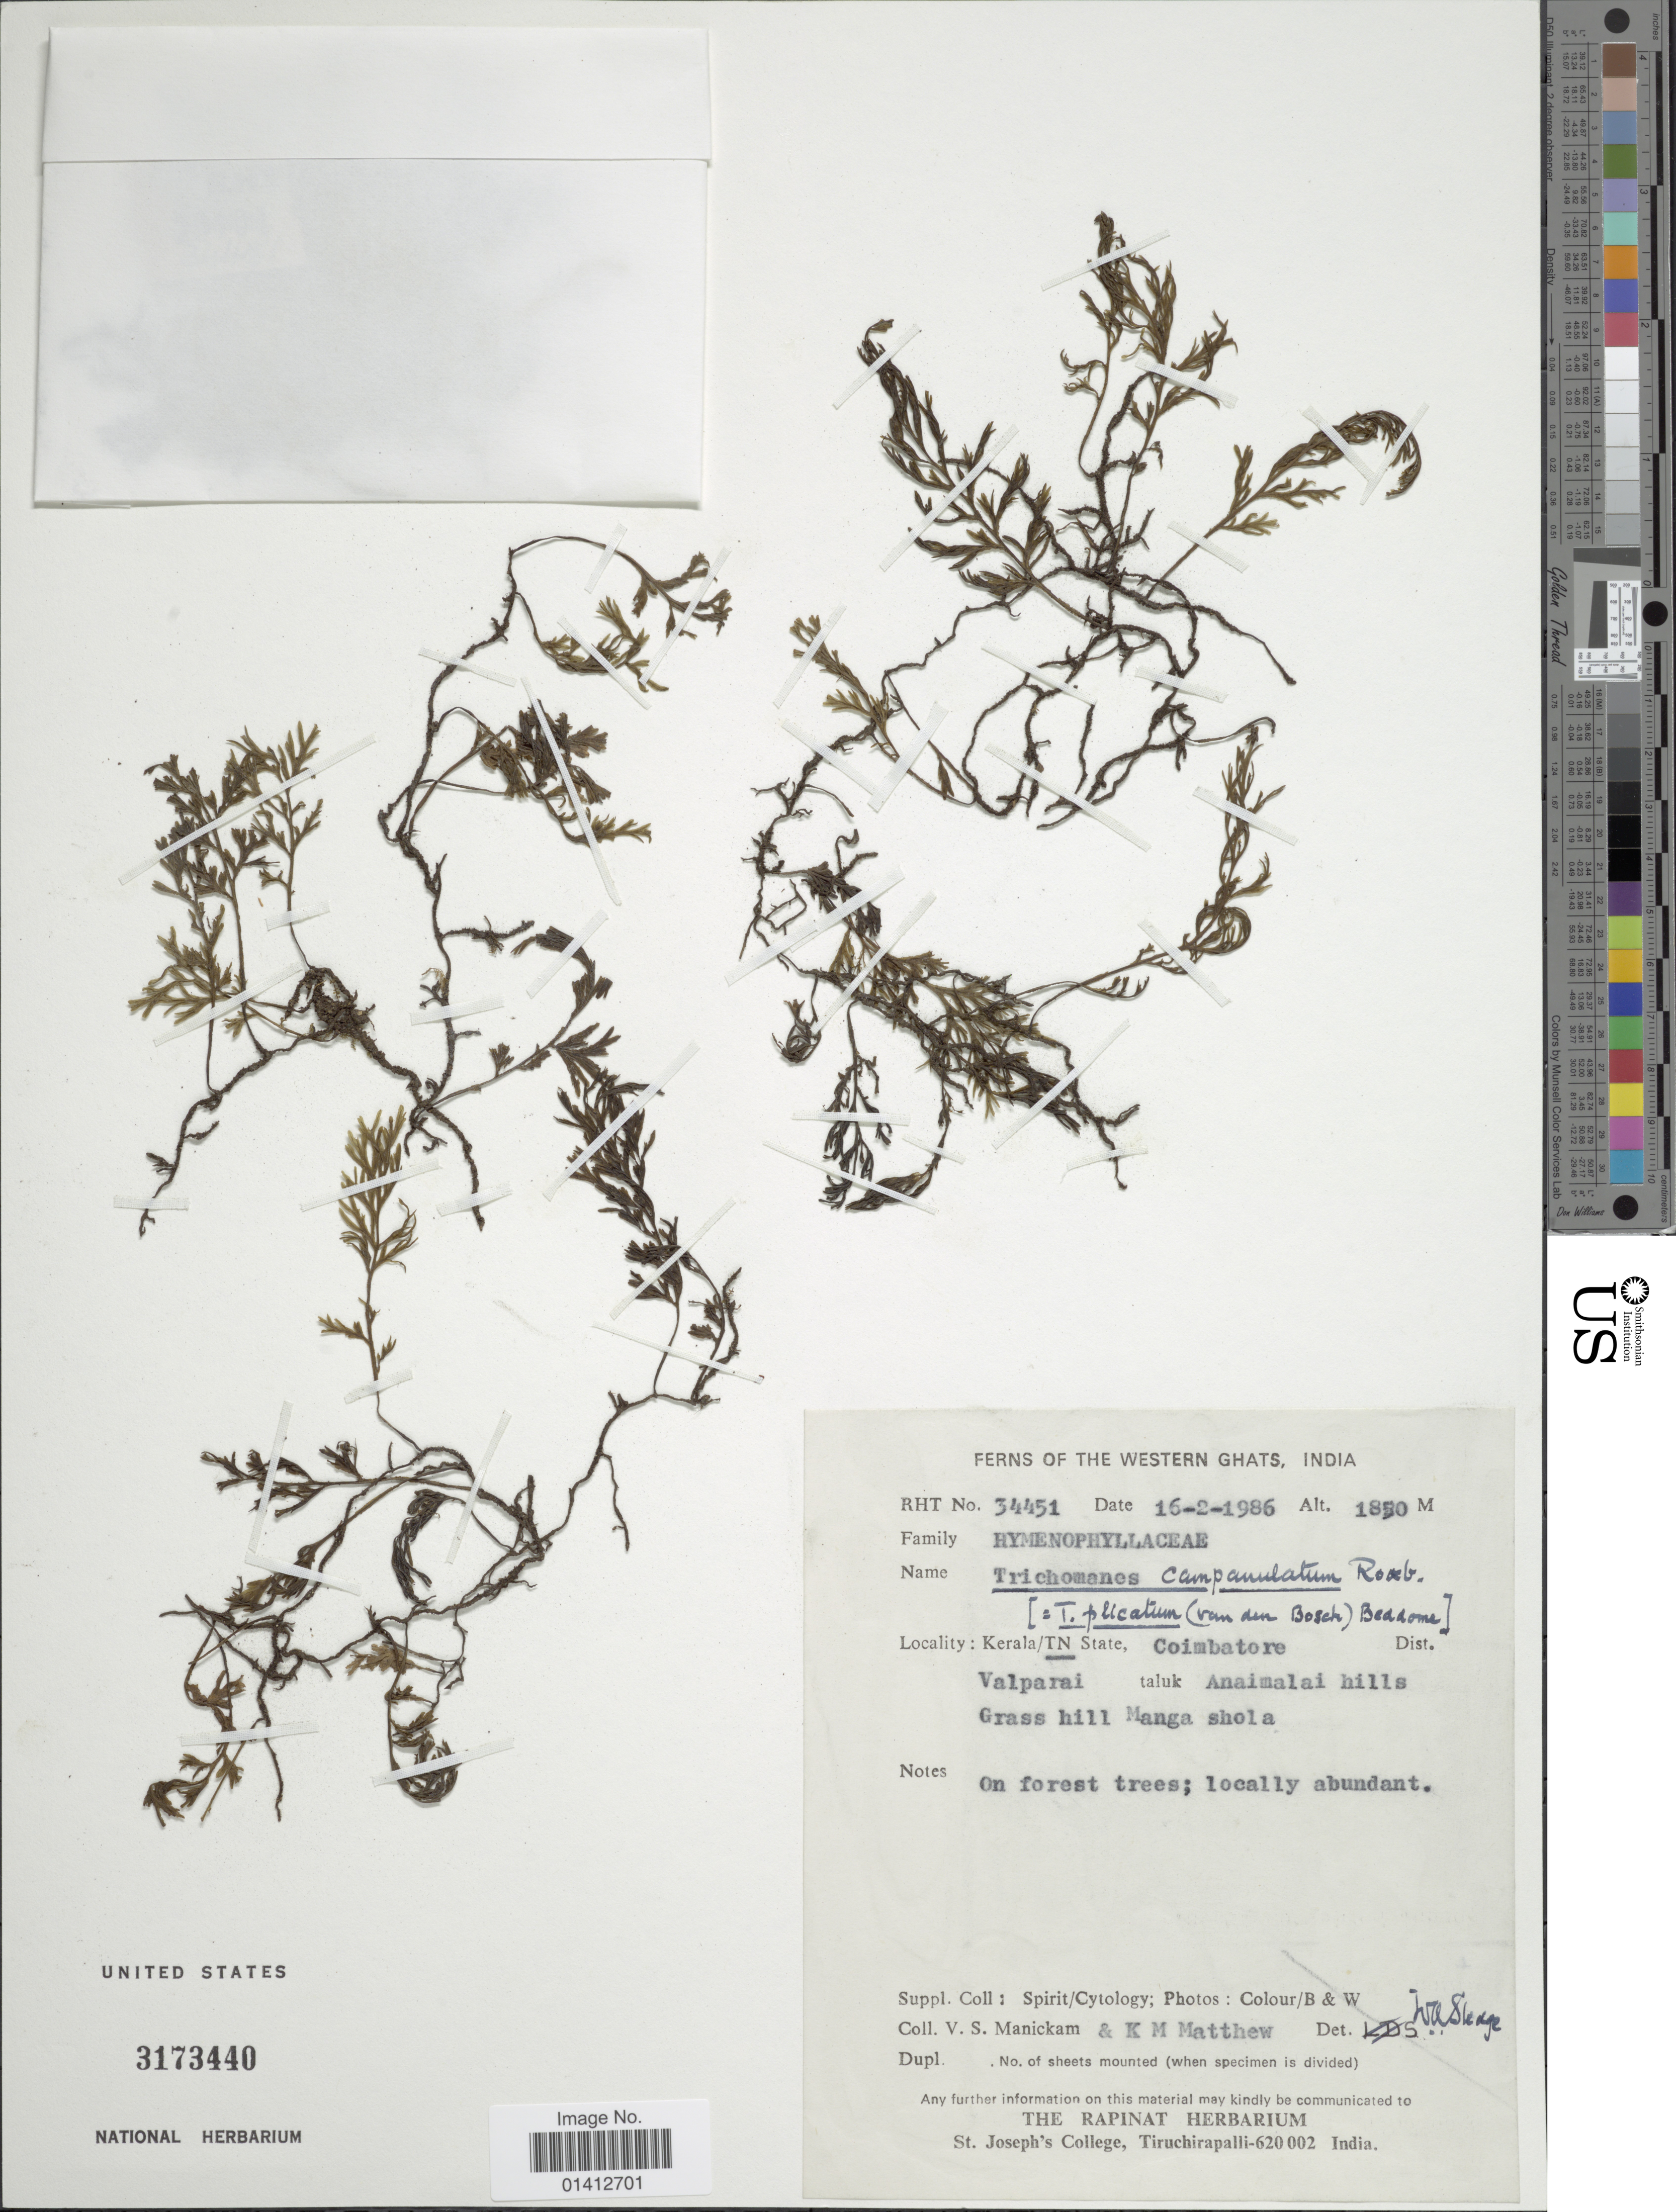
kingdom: Plantae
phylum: Tracheophyta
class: Polypodiopsida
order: Hymenophyllales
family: Hymenophyllaceae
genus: Crepidomanes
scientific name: Crepidomanes campanulatum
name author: (Roxb.) Panigrahi & Singh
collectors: V. Manickam & K. M. Matthew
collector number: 34451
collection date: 1986-02-16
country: India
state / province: Kerala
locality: Western Ghats, TN State, Coimbatore Dist. Valparai taluk Anaimalai hills Grass hill Manga shola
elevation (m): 1850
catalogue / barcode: US 3173440